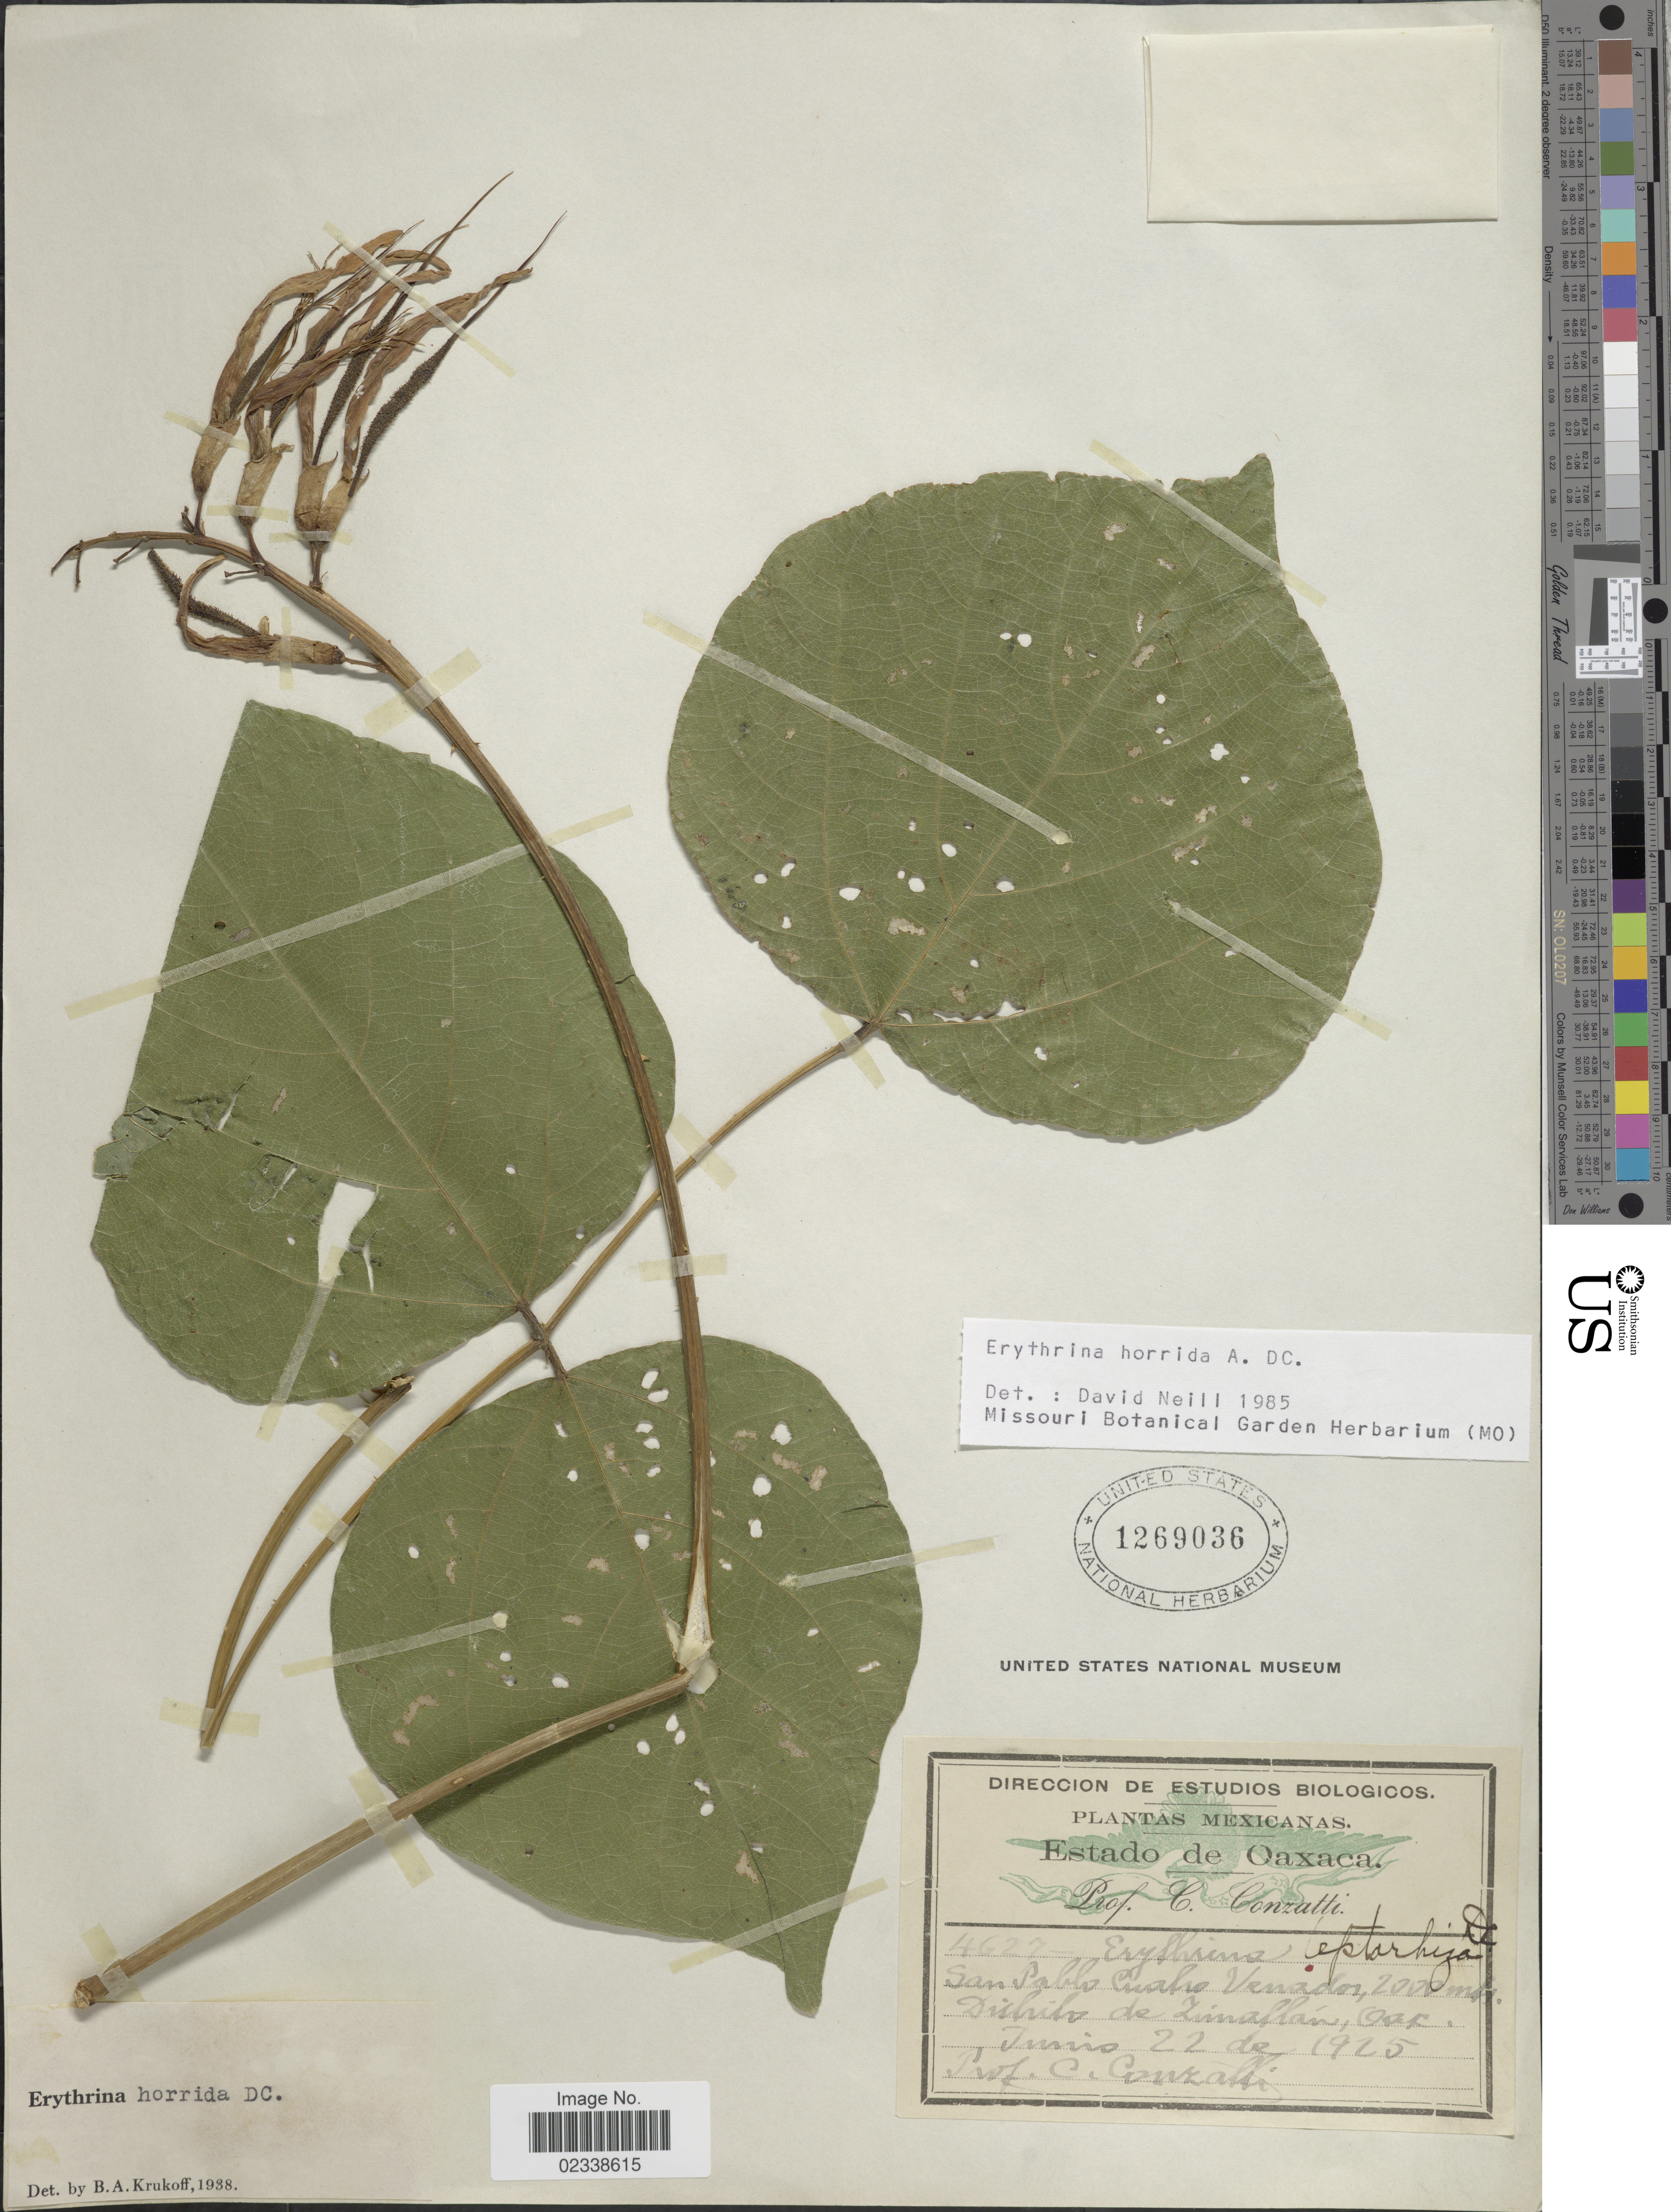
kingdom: Plantae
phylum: Tracheophyta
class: Magnoliopsida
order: Fabales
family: Fabaceae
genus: Erythrina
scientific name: Erythrina horrida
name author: DC.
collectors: C. Conzatti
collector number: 4627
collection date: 1925-06-22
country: Mexico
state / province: Oaxaca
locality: San Pablo Cuaho Venzdor, Distrito de Zimatlán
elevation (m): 2000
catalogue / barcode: US 1269036